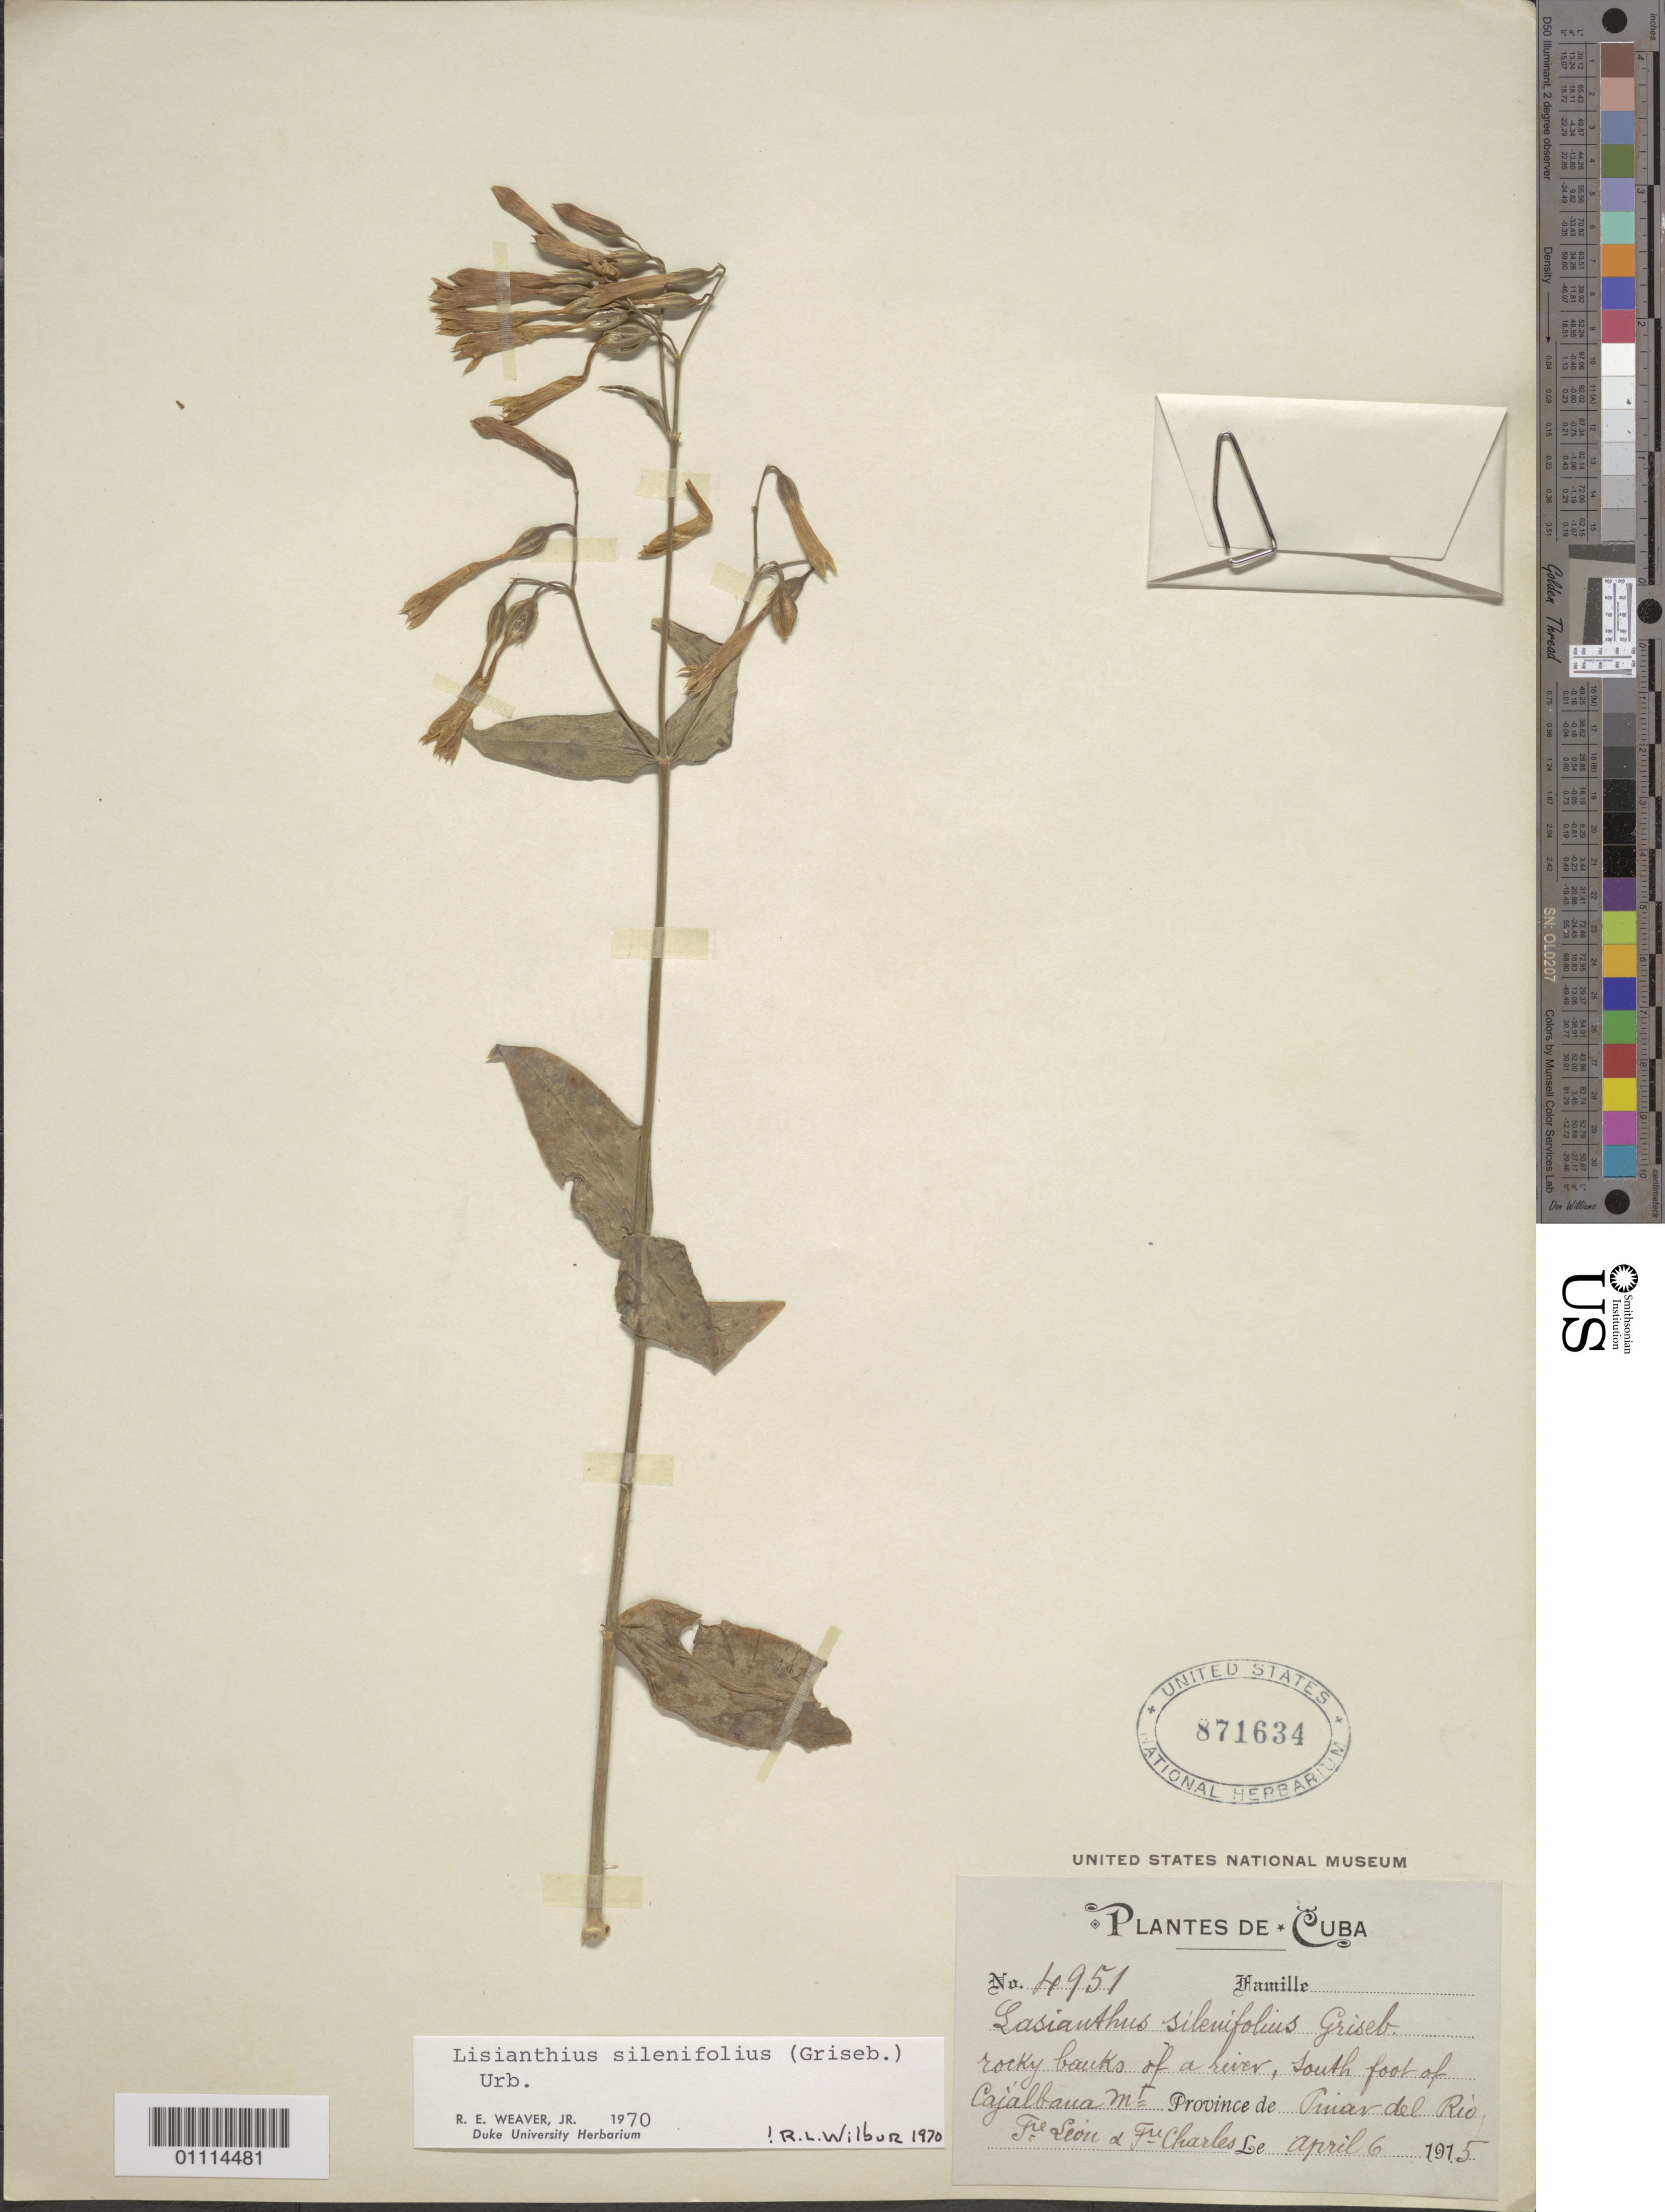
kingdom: Plantae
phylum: Tracheophyta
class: Magnoliopsida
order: Gentianales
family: Gentianaceae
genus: Lisianthius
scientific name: Lisianthius silenifolius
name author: (Griseb.) Urb.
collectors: Bro. León & B. Charles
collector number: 4951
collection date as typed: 06 Apr 1915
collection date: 1915-04-06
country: Cuba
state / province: Pinar del Rio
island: Cuba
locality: Rocky banks of a river, S foot of Cajalbana Mt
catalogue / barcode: US 871634